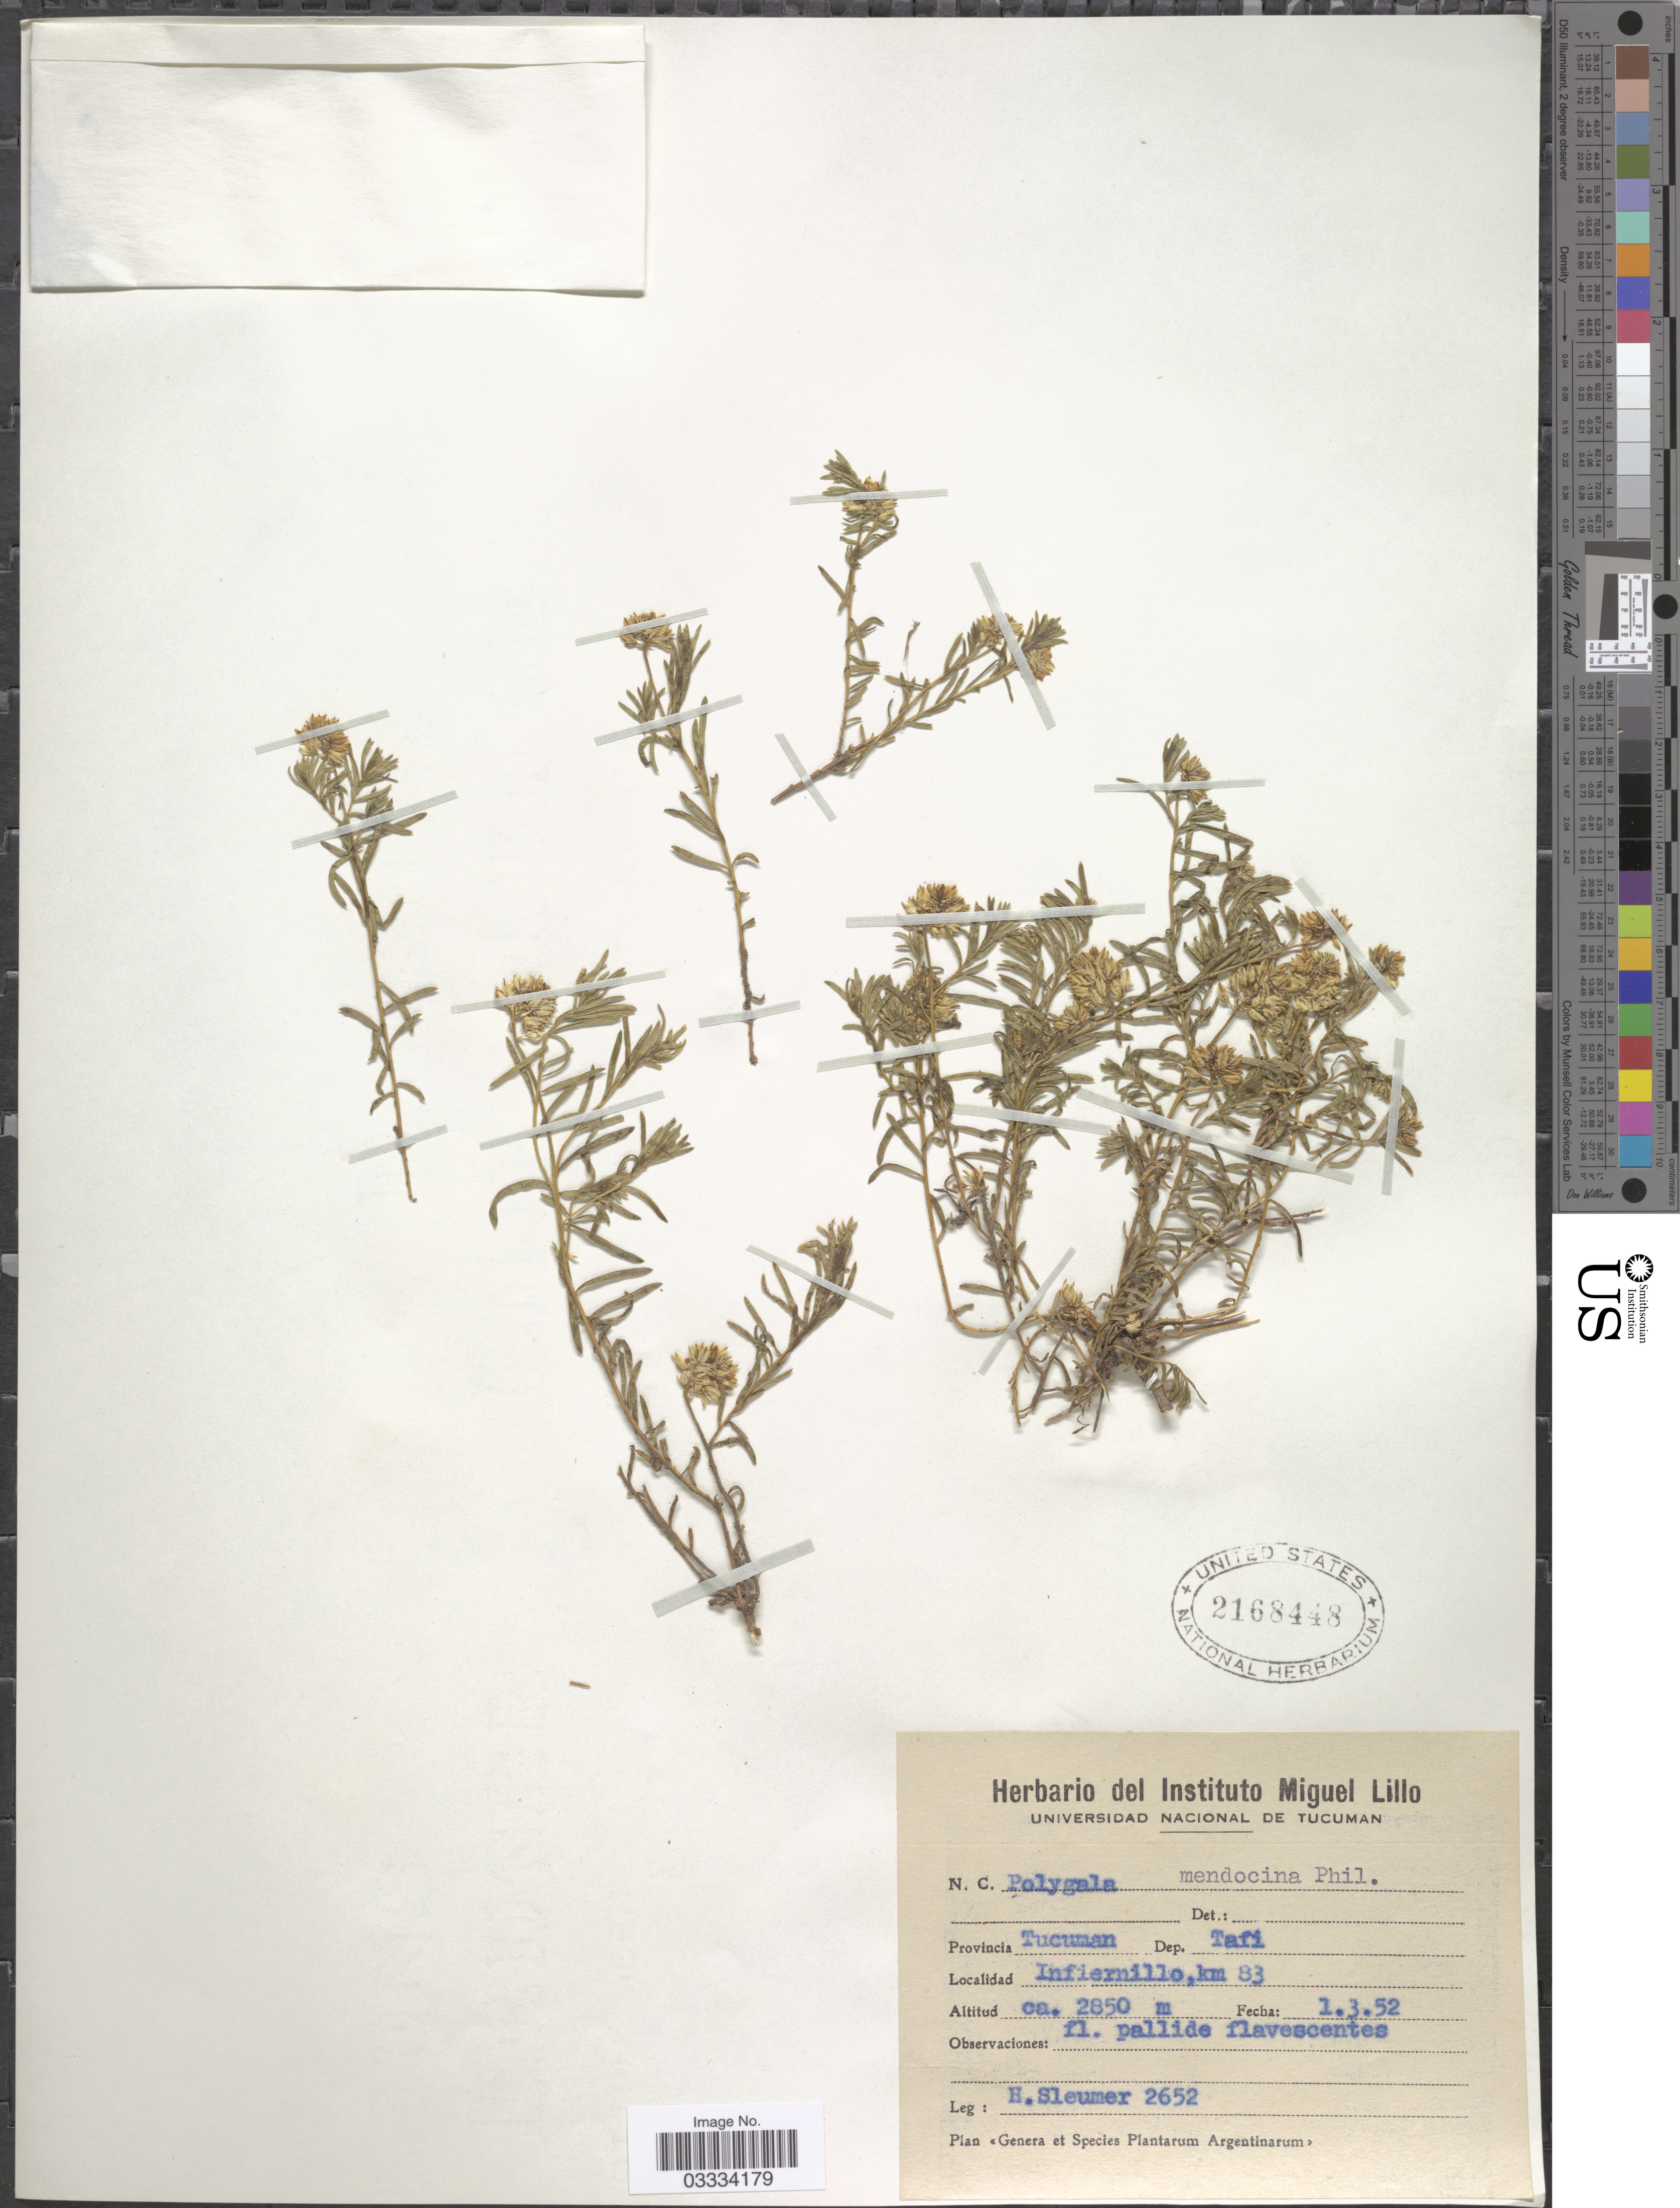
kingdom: Plantae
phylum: Tracheophyta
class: Magnoliopsida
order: Fabales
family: Polygalaceae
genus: Polygala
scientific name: Polygala subandina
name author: Phil.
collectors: H. O. Sleumer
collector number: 2652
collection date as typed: Transcribed d/m/y: 1/3/52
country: Argentina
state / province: Tucuman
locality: Dep. Tafi, Infiernillo, km 83.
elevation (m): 2850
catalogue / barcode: US 2168448